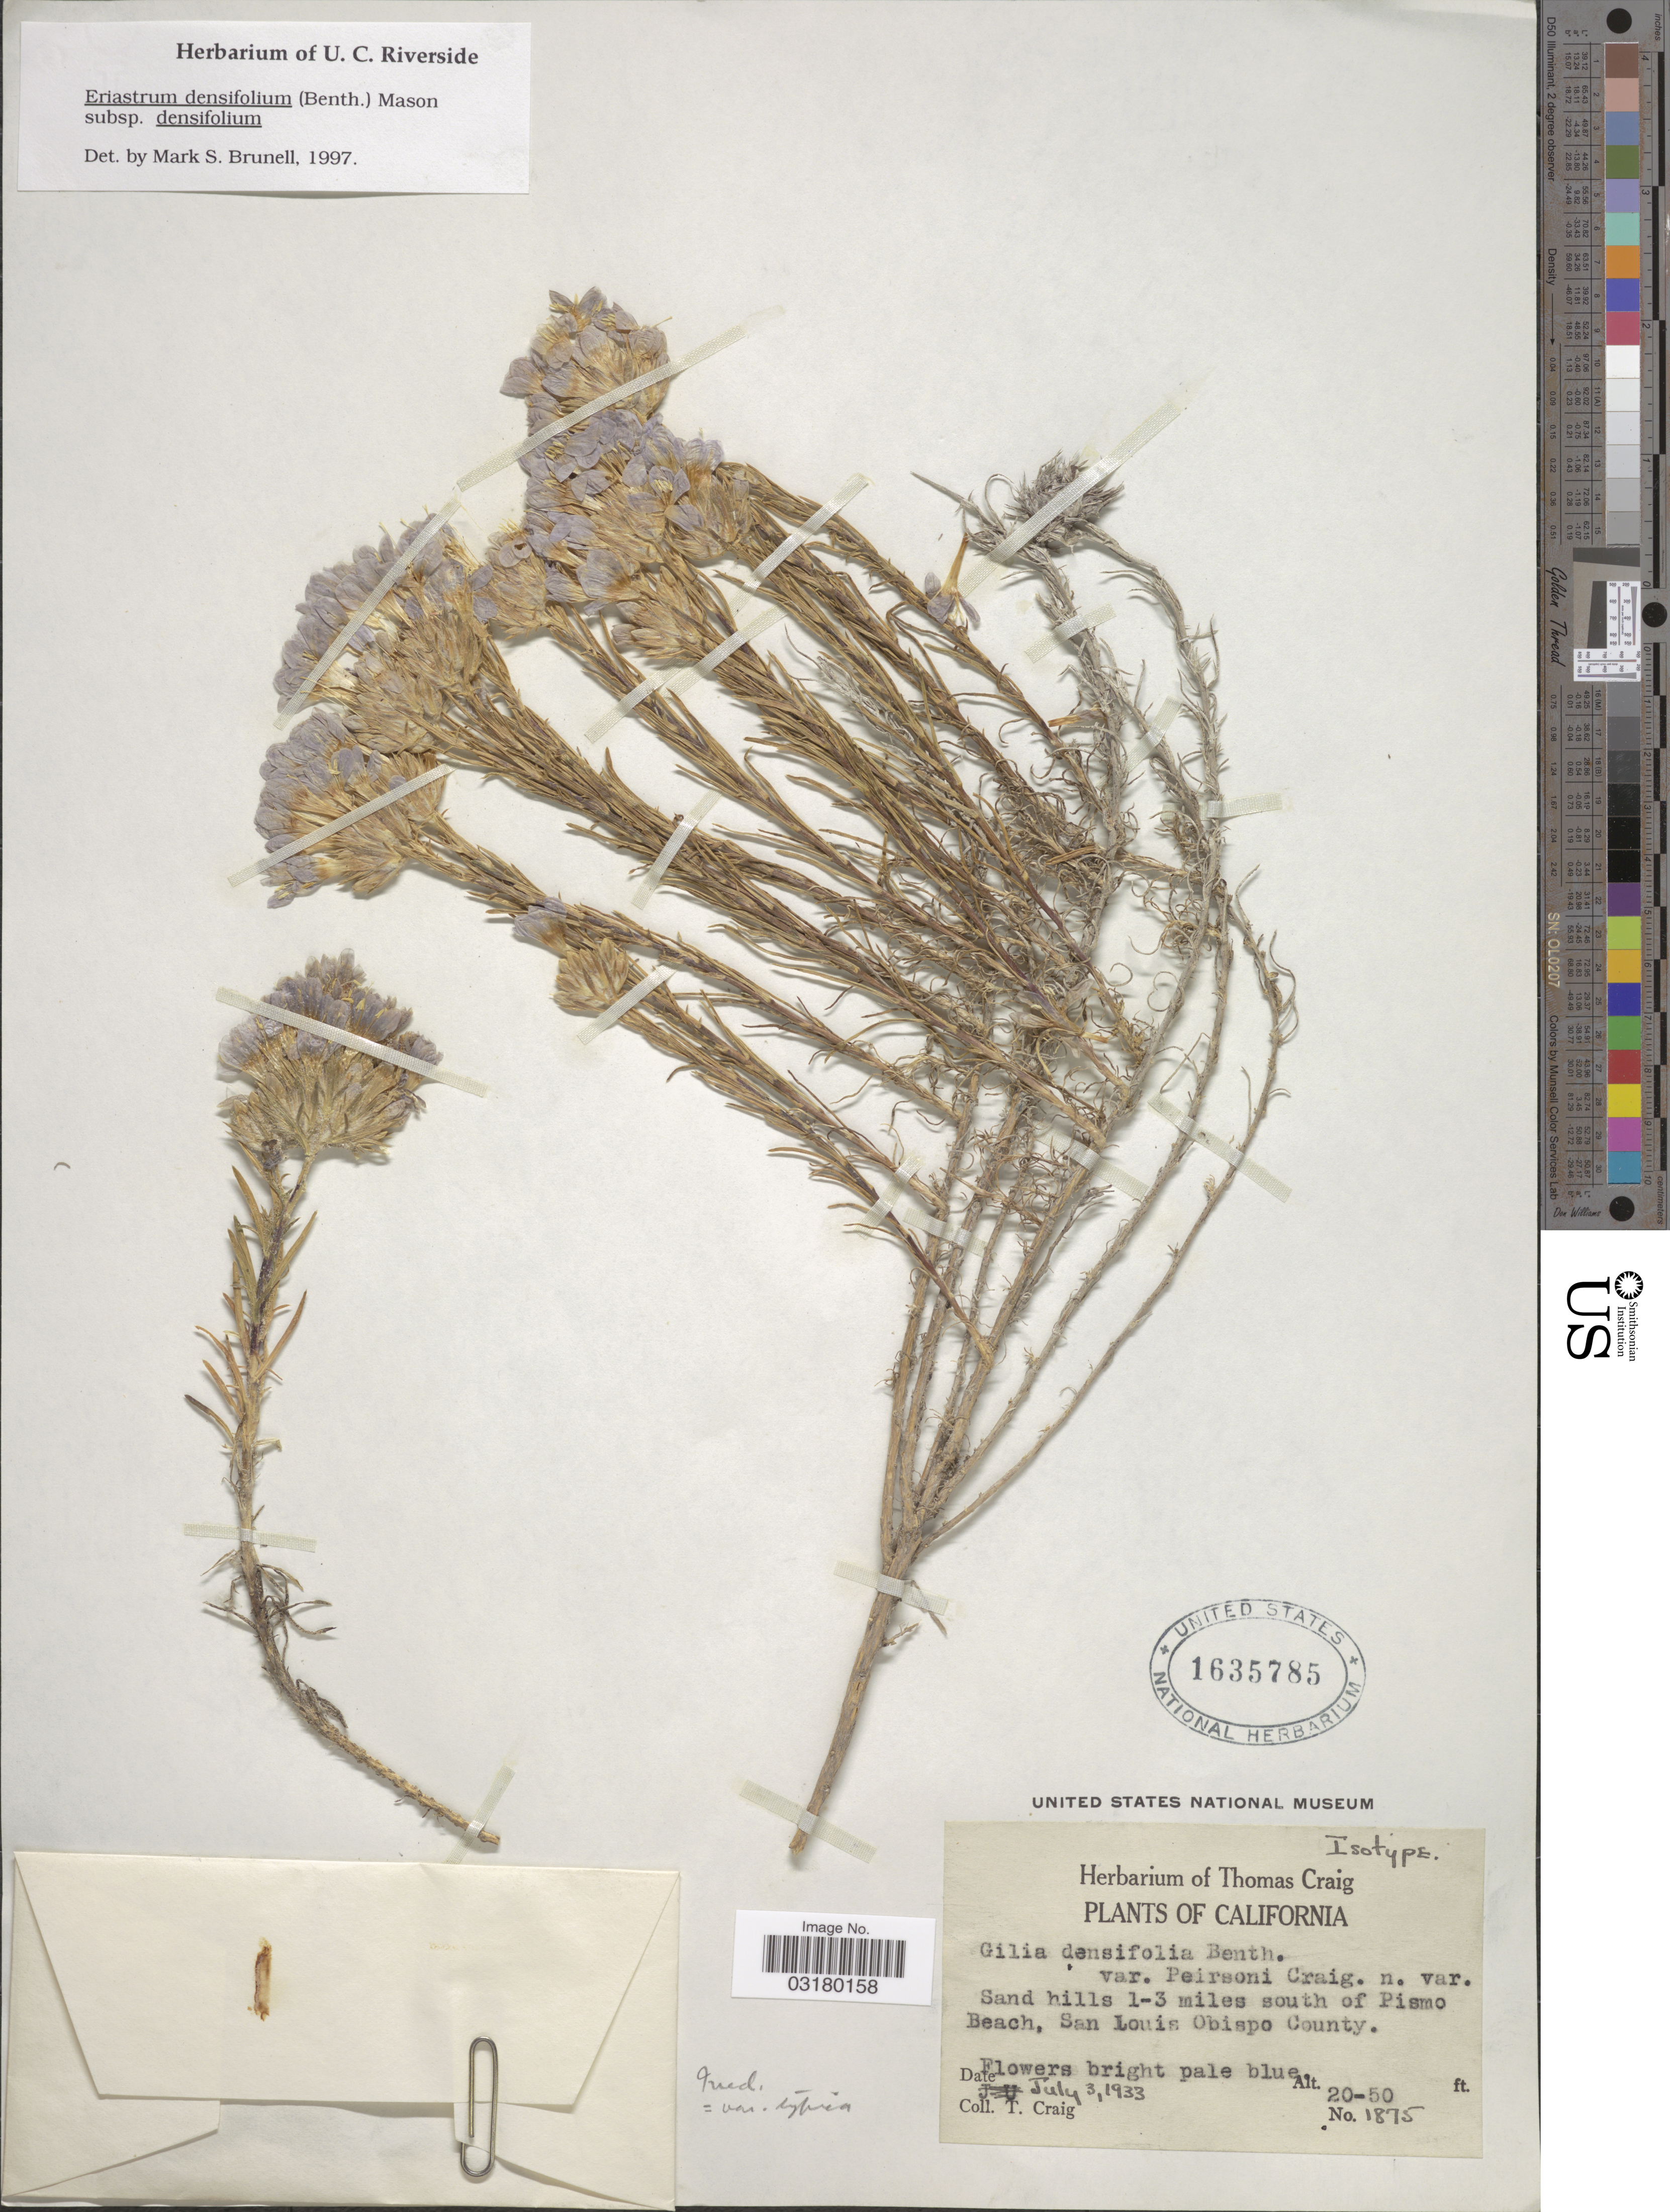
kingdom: Plantae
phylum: Tracheophyta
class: Magnoliopsida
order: Ericales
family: Polemoniaceae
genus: Eriastrum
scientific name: Eriastrum densifolium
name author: (Benth.) H. Mason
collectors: T. Craig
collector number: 1875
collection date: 1933-07-03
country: United States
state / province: California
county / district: San Luis Obispo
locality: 1-3 miles south of Pismo Beach, San Louis Obispo County.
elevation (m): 6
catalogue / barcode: US 1635785